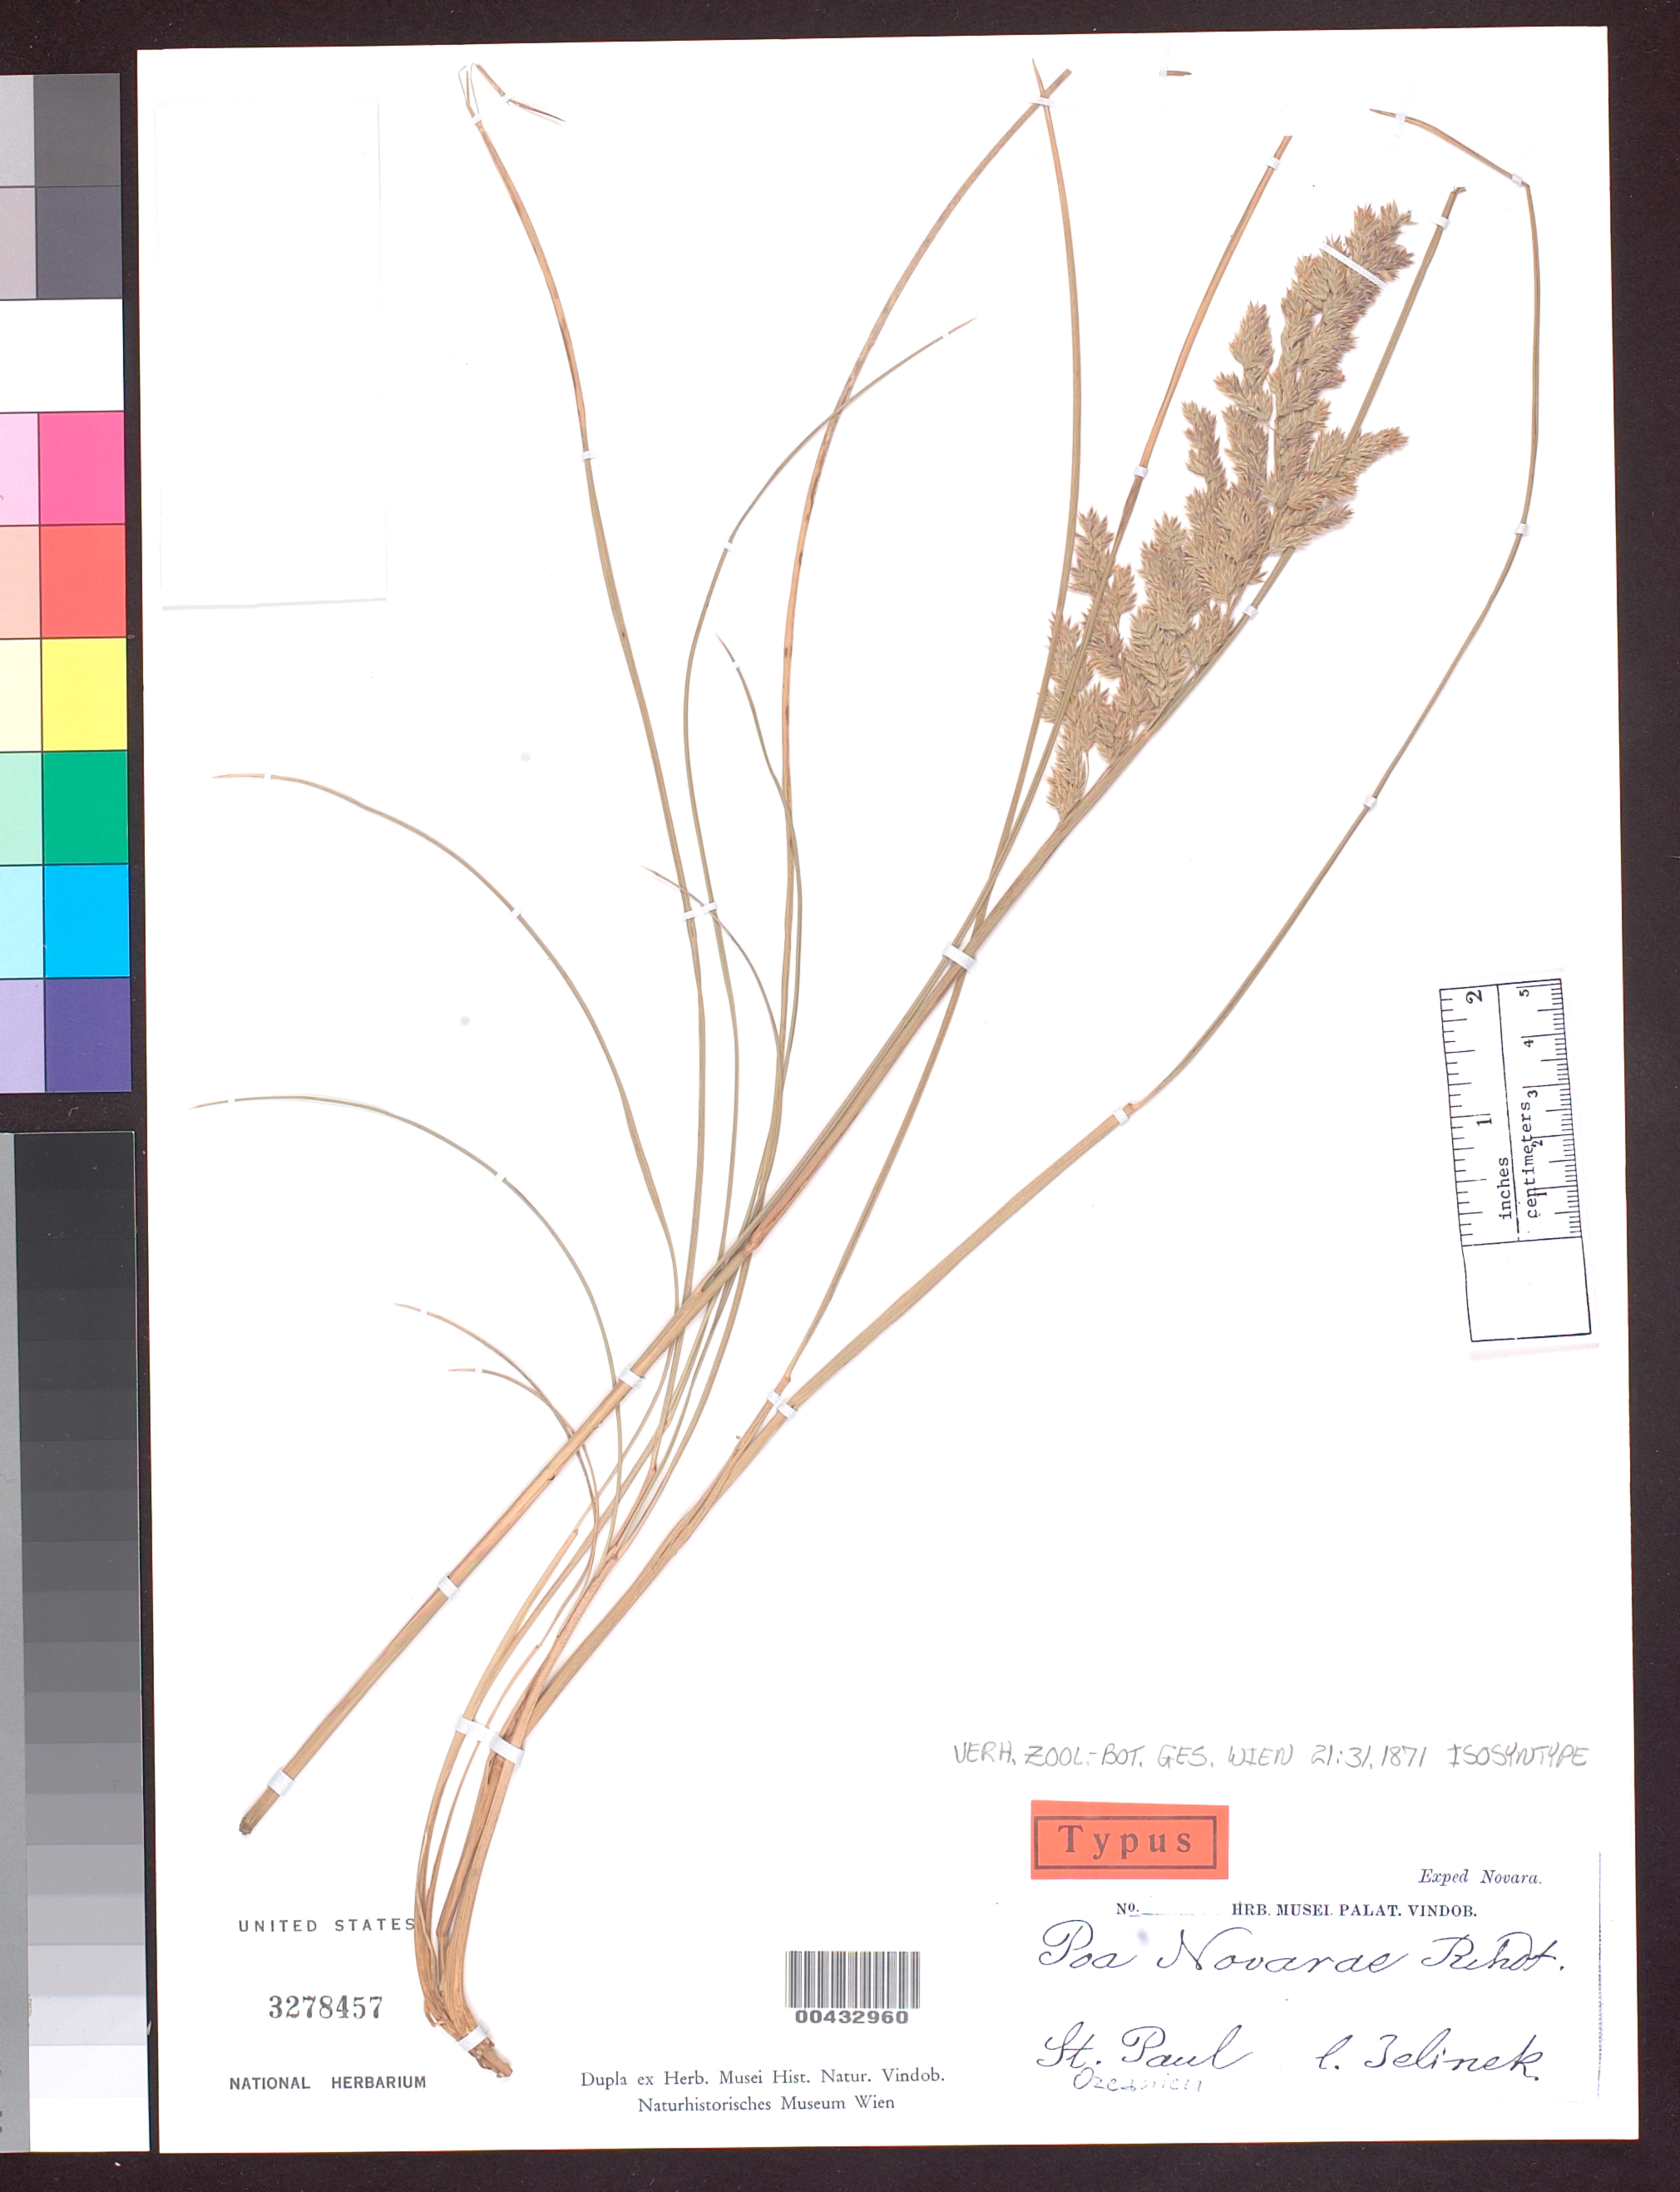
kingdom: Plantae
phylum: Tracheophyta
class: Liliopsida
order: Poales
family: Poaceae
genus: Poa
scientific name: Poa novarae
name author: Reichardt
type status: Isosyntype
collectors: A. Jelinek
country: French Southern Territories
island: St. Paul Island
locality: St. Paul [Island, French Southern and Antarctic Lands, southern Indian Ocean]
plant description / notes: Exped. Novara.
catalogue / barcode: US 3278457